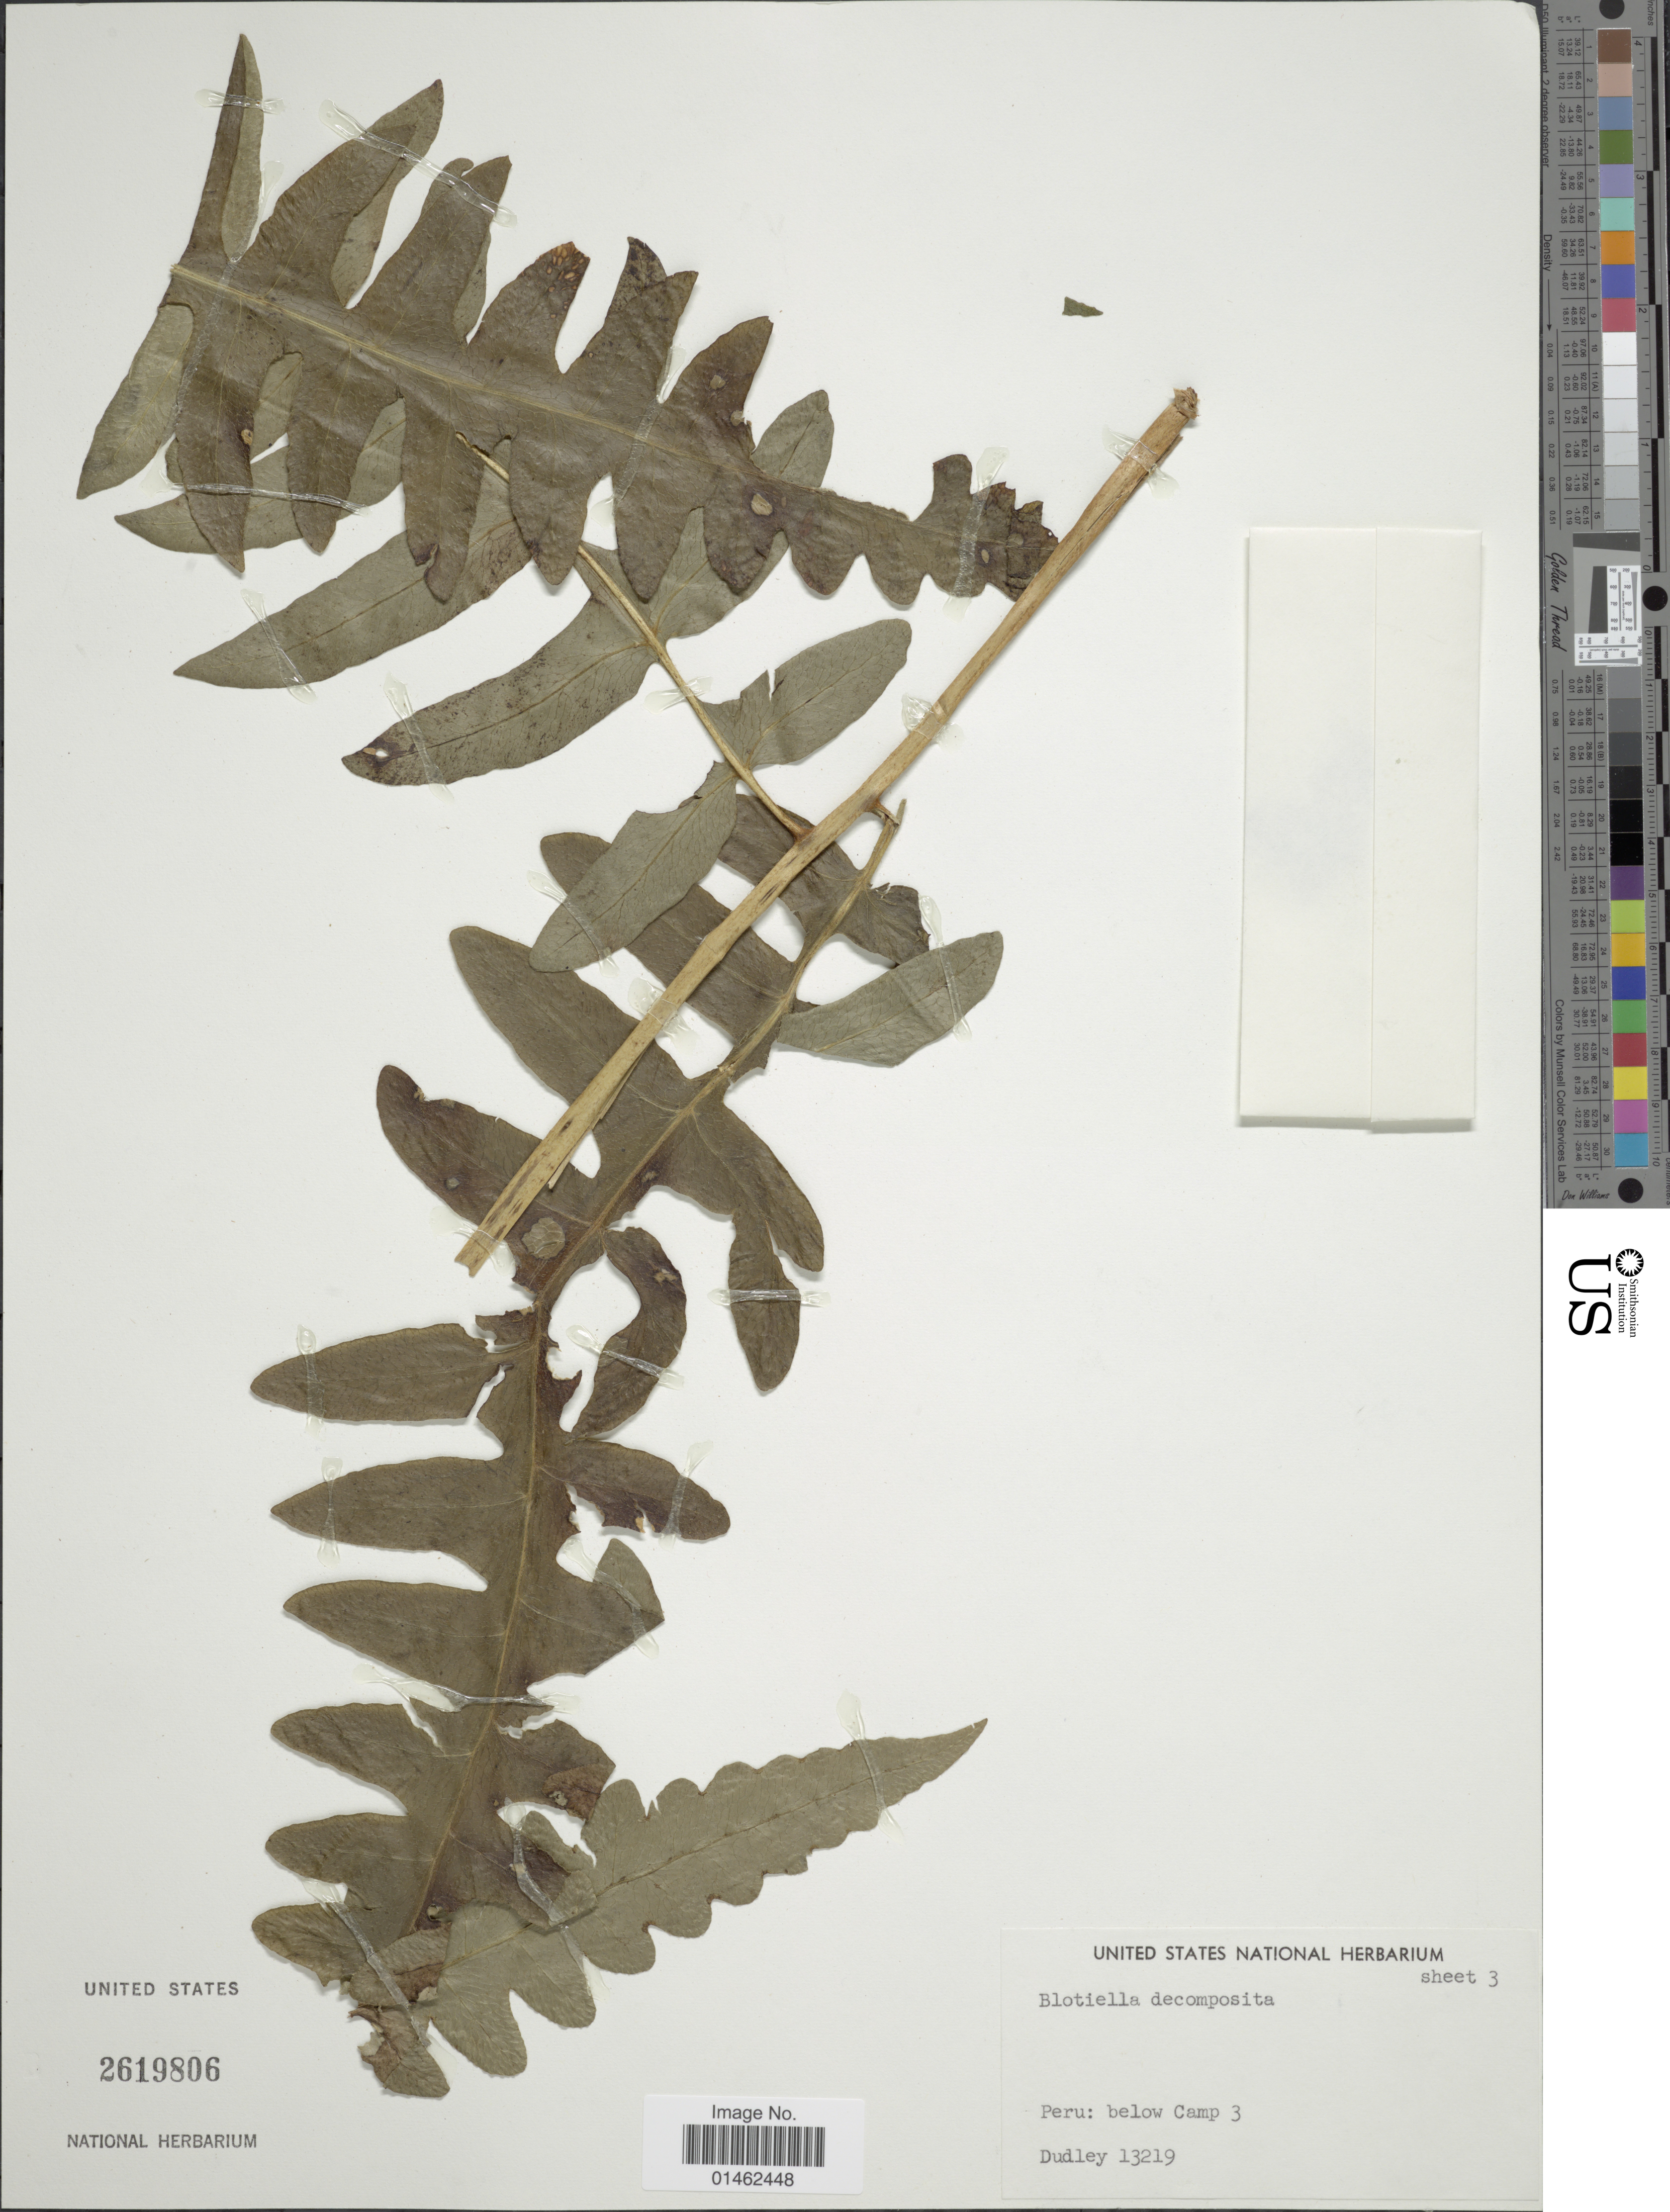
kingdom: Plantae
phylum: Tracheophyta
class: Polypodiopsida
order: Polypodiales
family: Dennstaedtiaceae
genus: Blotiella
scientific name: Blotiella lindeniana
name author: (Hook.) R.M. Tryon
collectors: Dudley, --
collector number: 13219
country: Peru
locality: Below Camp 3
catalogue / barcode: US 2619806